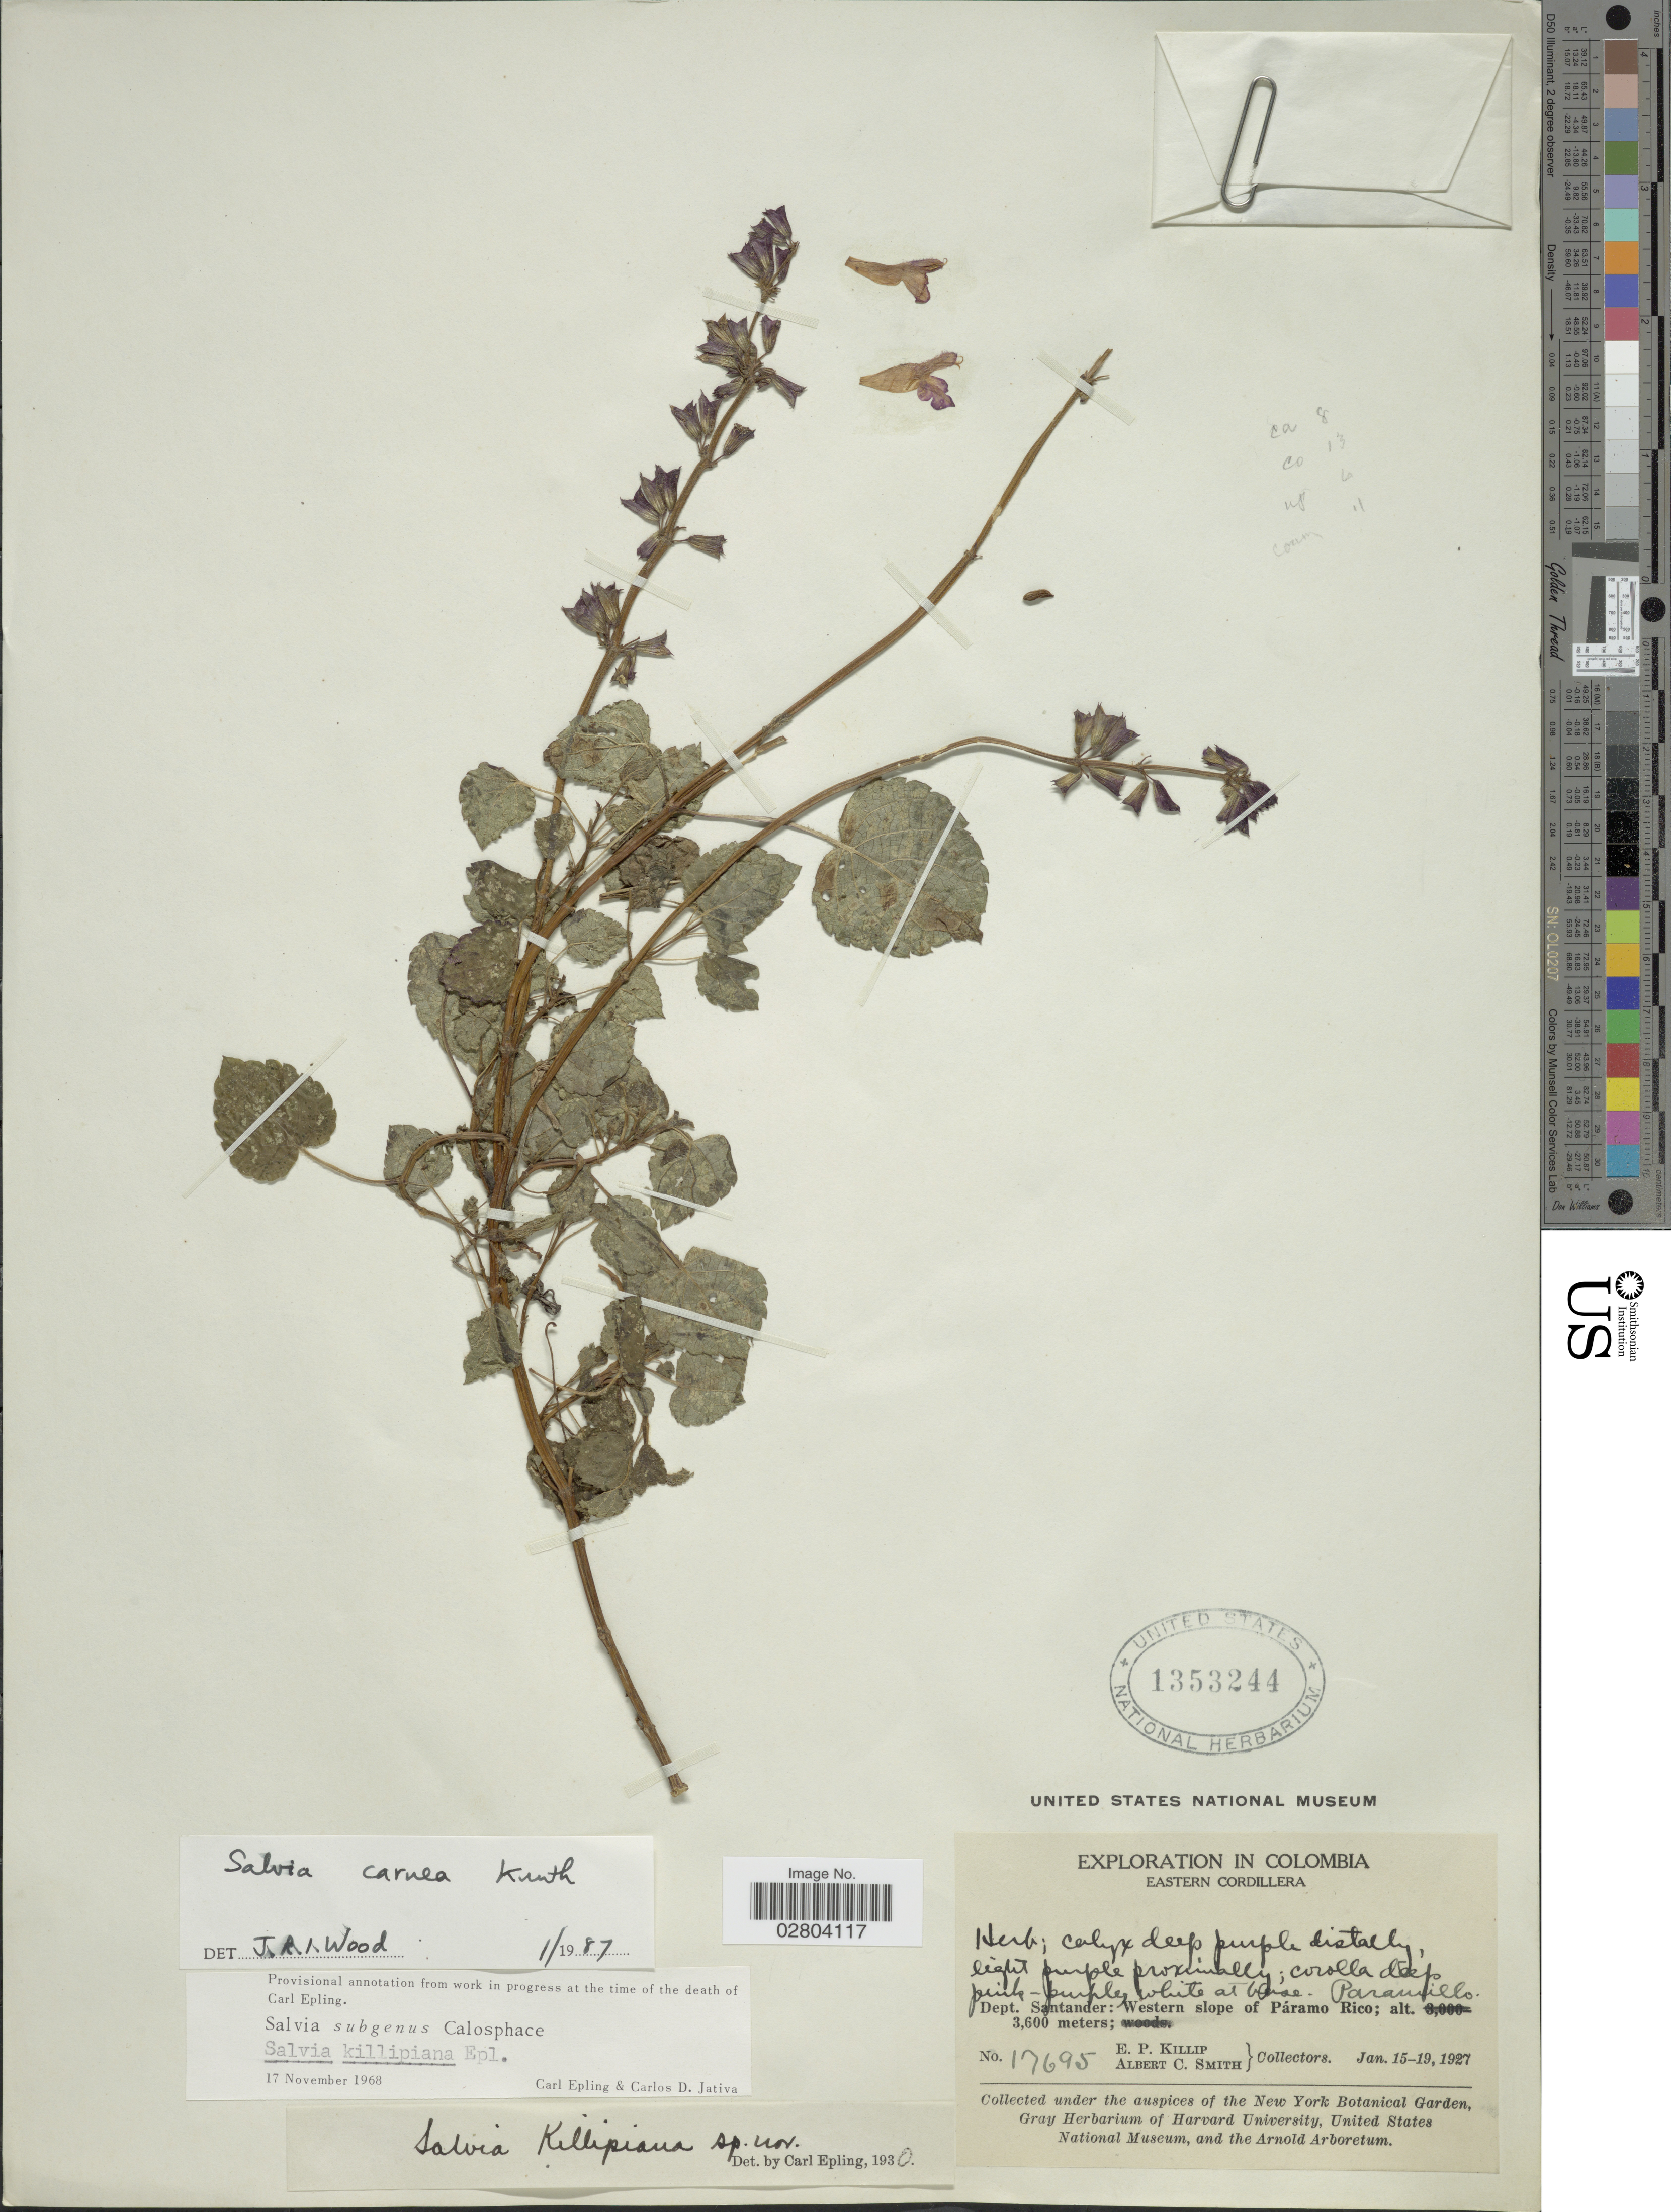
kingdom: Plantae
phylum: Tracheophyta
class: Magnoliopsida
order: Lamiales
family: Lamiaceae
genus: Salvia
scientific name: Salvia carnea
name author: Kunth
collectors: E. P. Killip & A. C. Smith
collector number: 17695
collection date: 1927-01-15/1927-01-19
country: Colombia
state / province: Santander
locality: Eastern Cordillera. Dept. Santander: Western slope of Páramo Rico.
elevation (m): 3600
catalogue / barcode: US 1353244